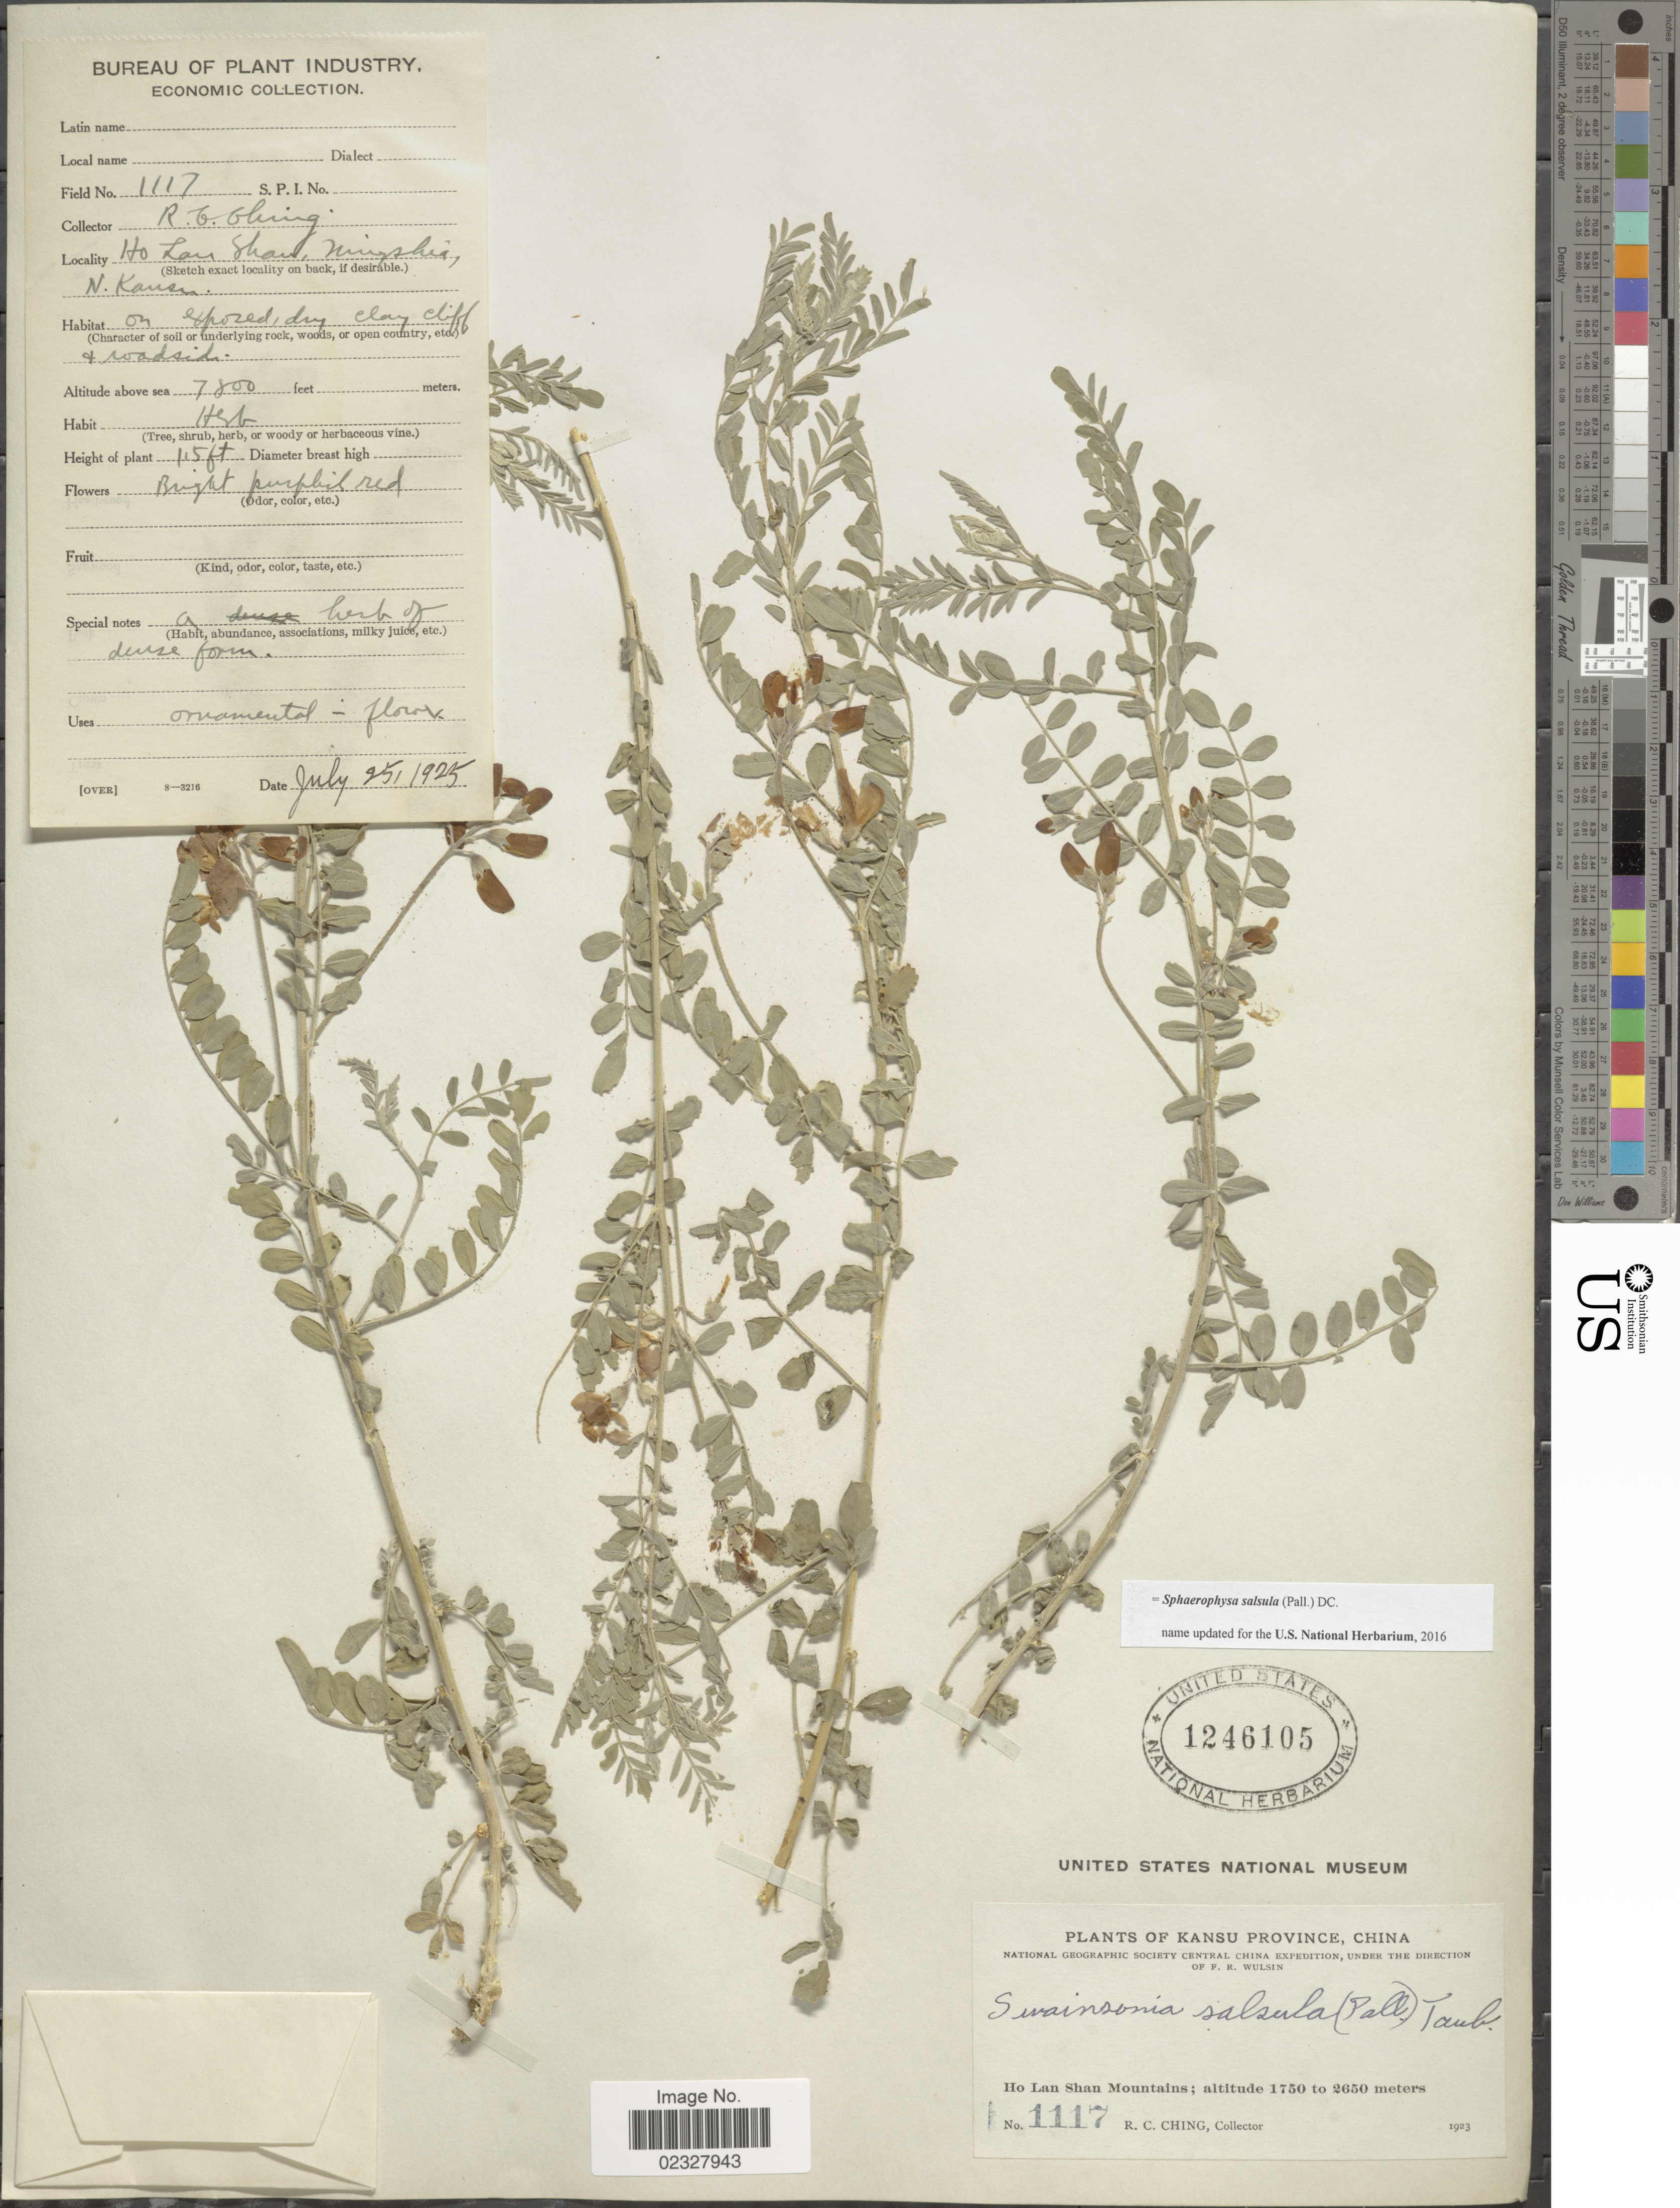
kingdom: Plantae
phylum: Tracheophyta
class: Magnoliopsida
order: Fabales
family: Fabaceae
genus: Sphaerophysa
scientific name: Sphaerophysa salsula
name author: (Pall.) DC.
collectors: R. C. Ching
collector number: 1117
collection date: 1925-07-25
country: China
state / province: Gansu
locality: Kansu Province, Ho Lan Shan Mountains, Ningshia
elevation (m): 2377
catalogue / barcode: US 1246105